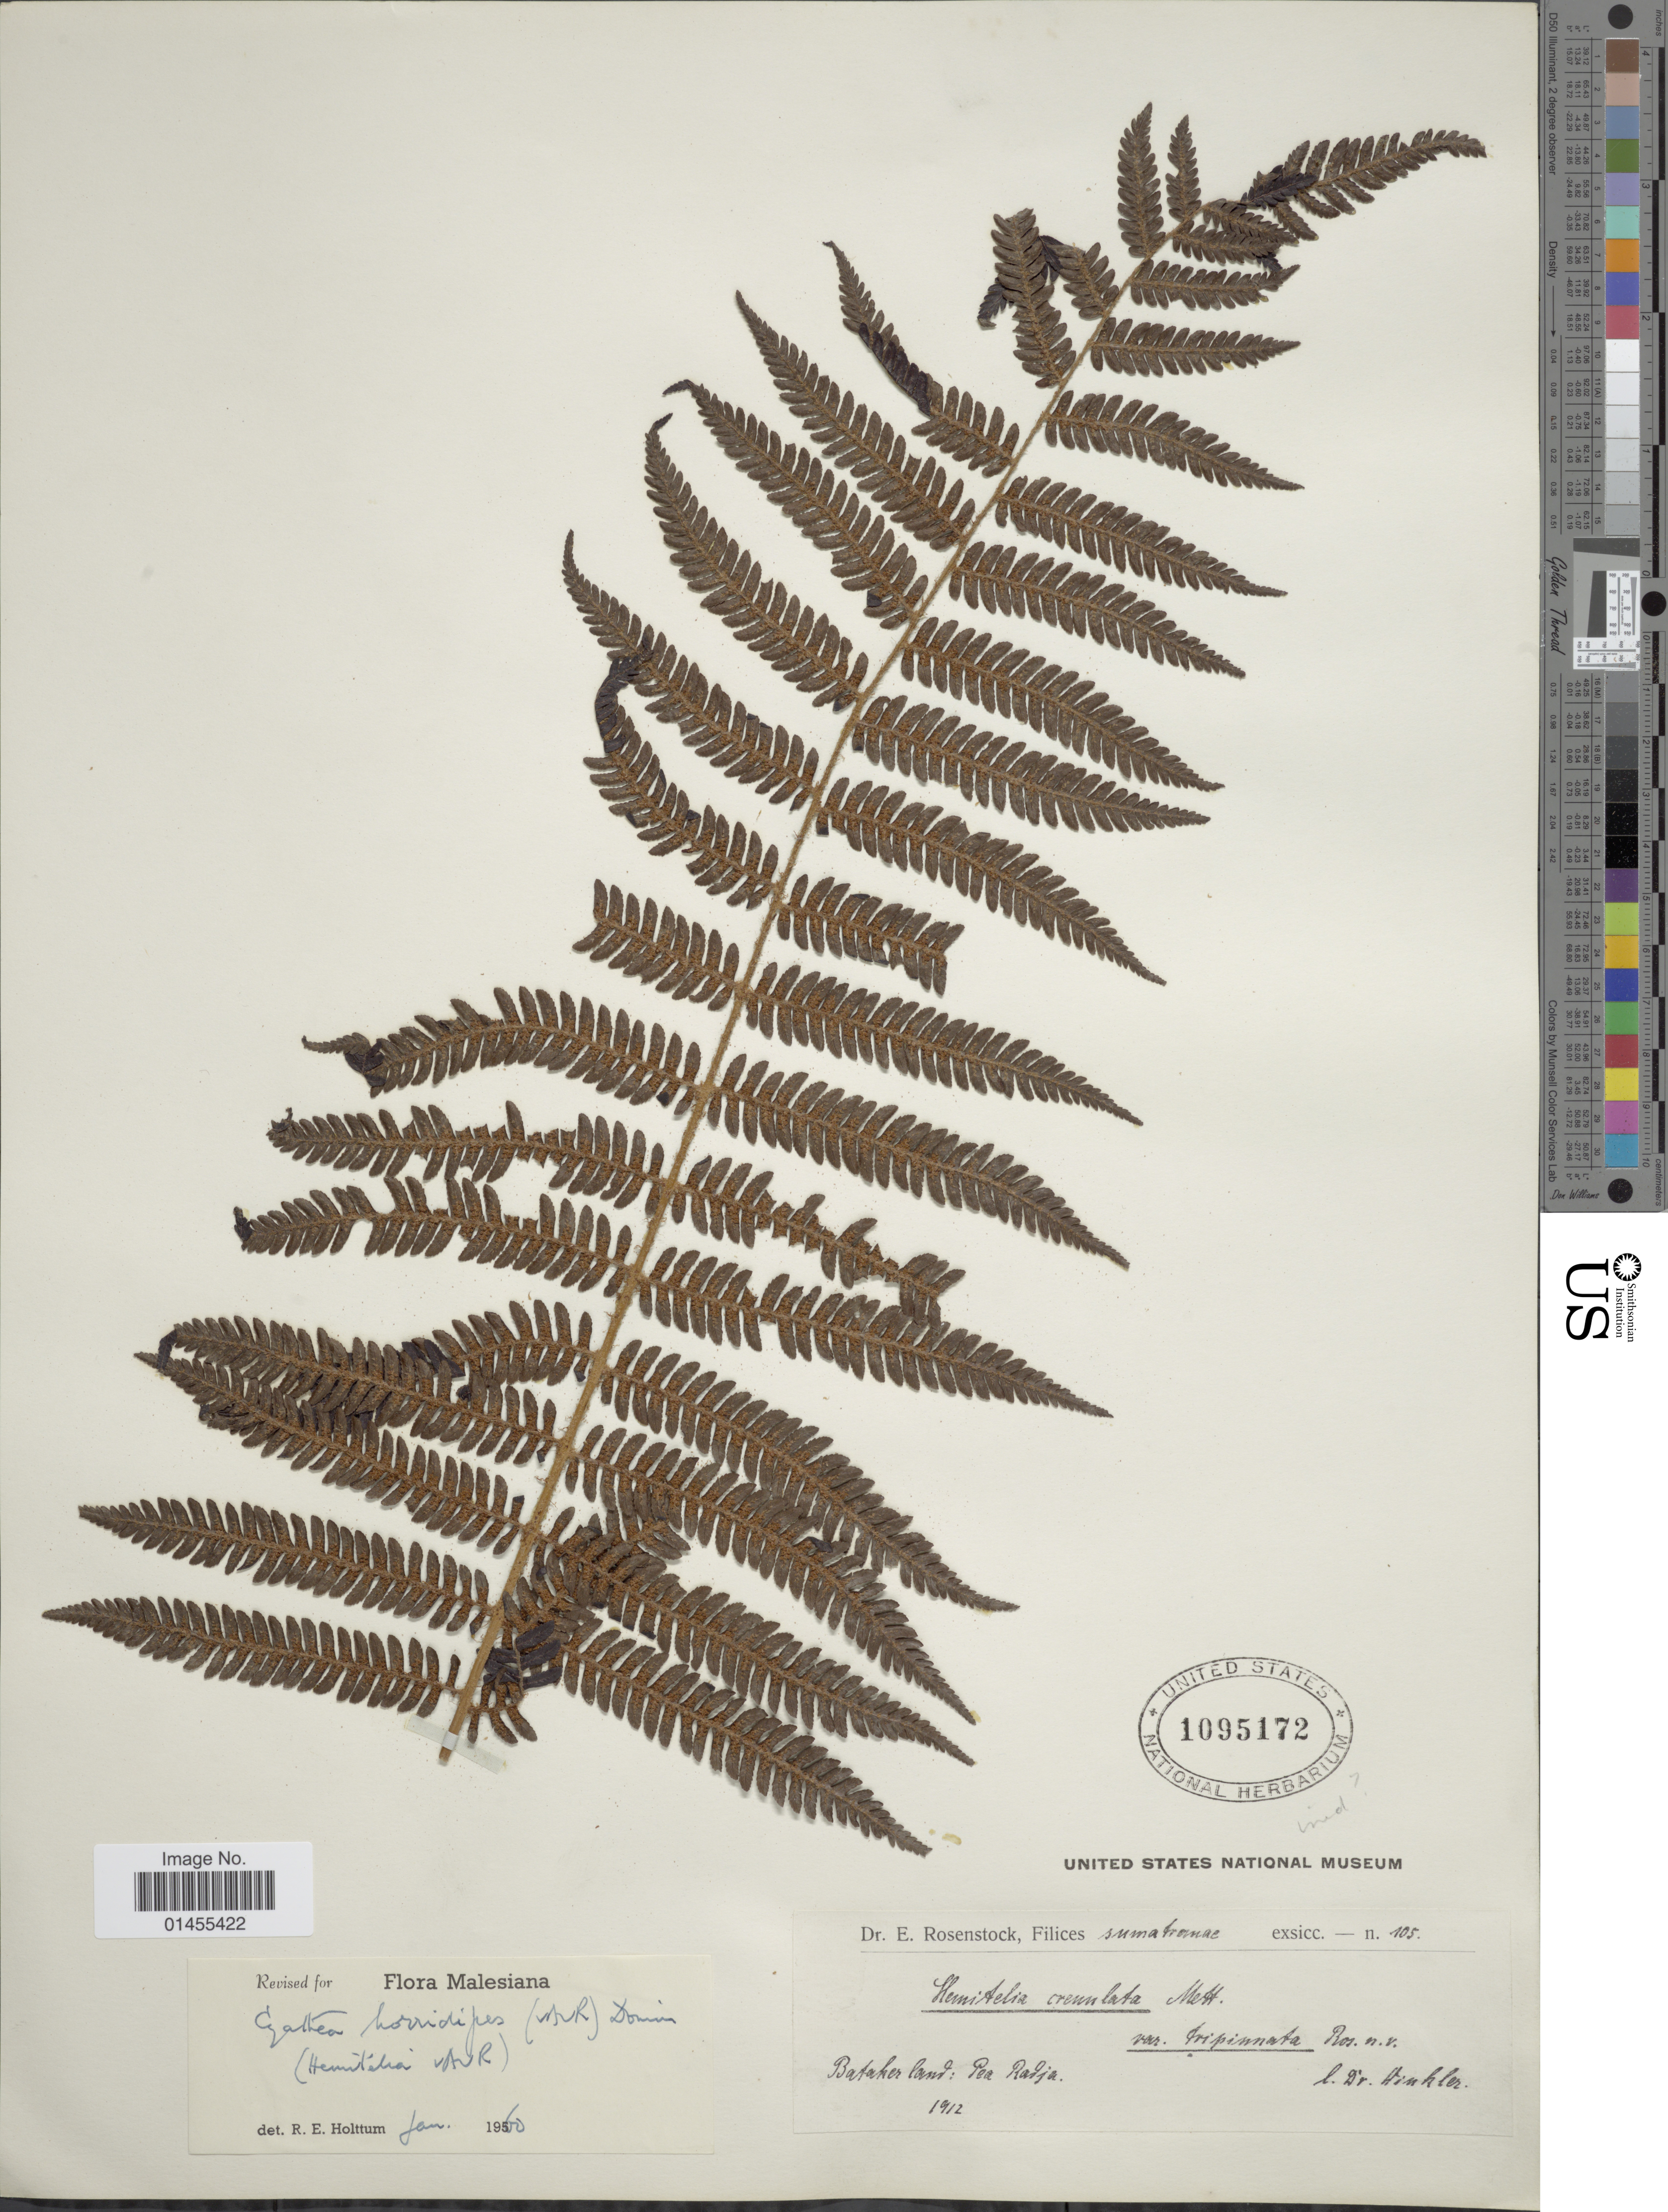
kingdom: Plantae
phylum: Tracheophyta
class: Polypodiopsida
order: Cyatheales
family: Cyatheaceae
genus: Alsophila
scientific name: Alsophila alderwereltii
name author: (Copel.) R.M. Tryon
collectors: -. Winkler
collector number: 105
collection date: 1912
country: Indonesia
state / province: Sumatra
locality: Batakerland, Pea Raja.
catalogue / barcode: US 1095172